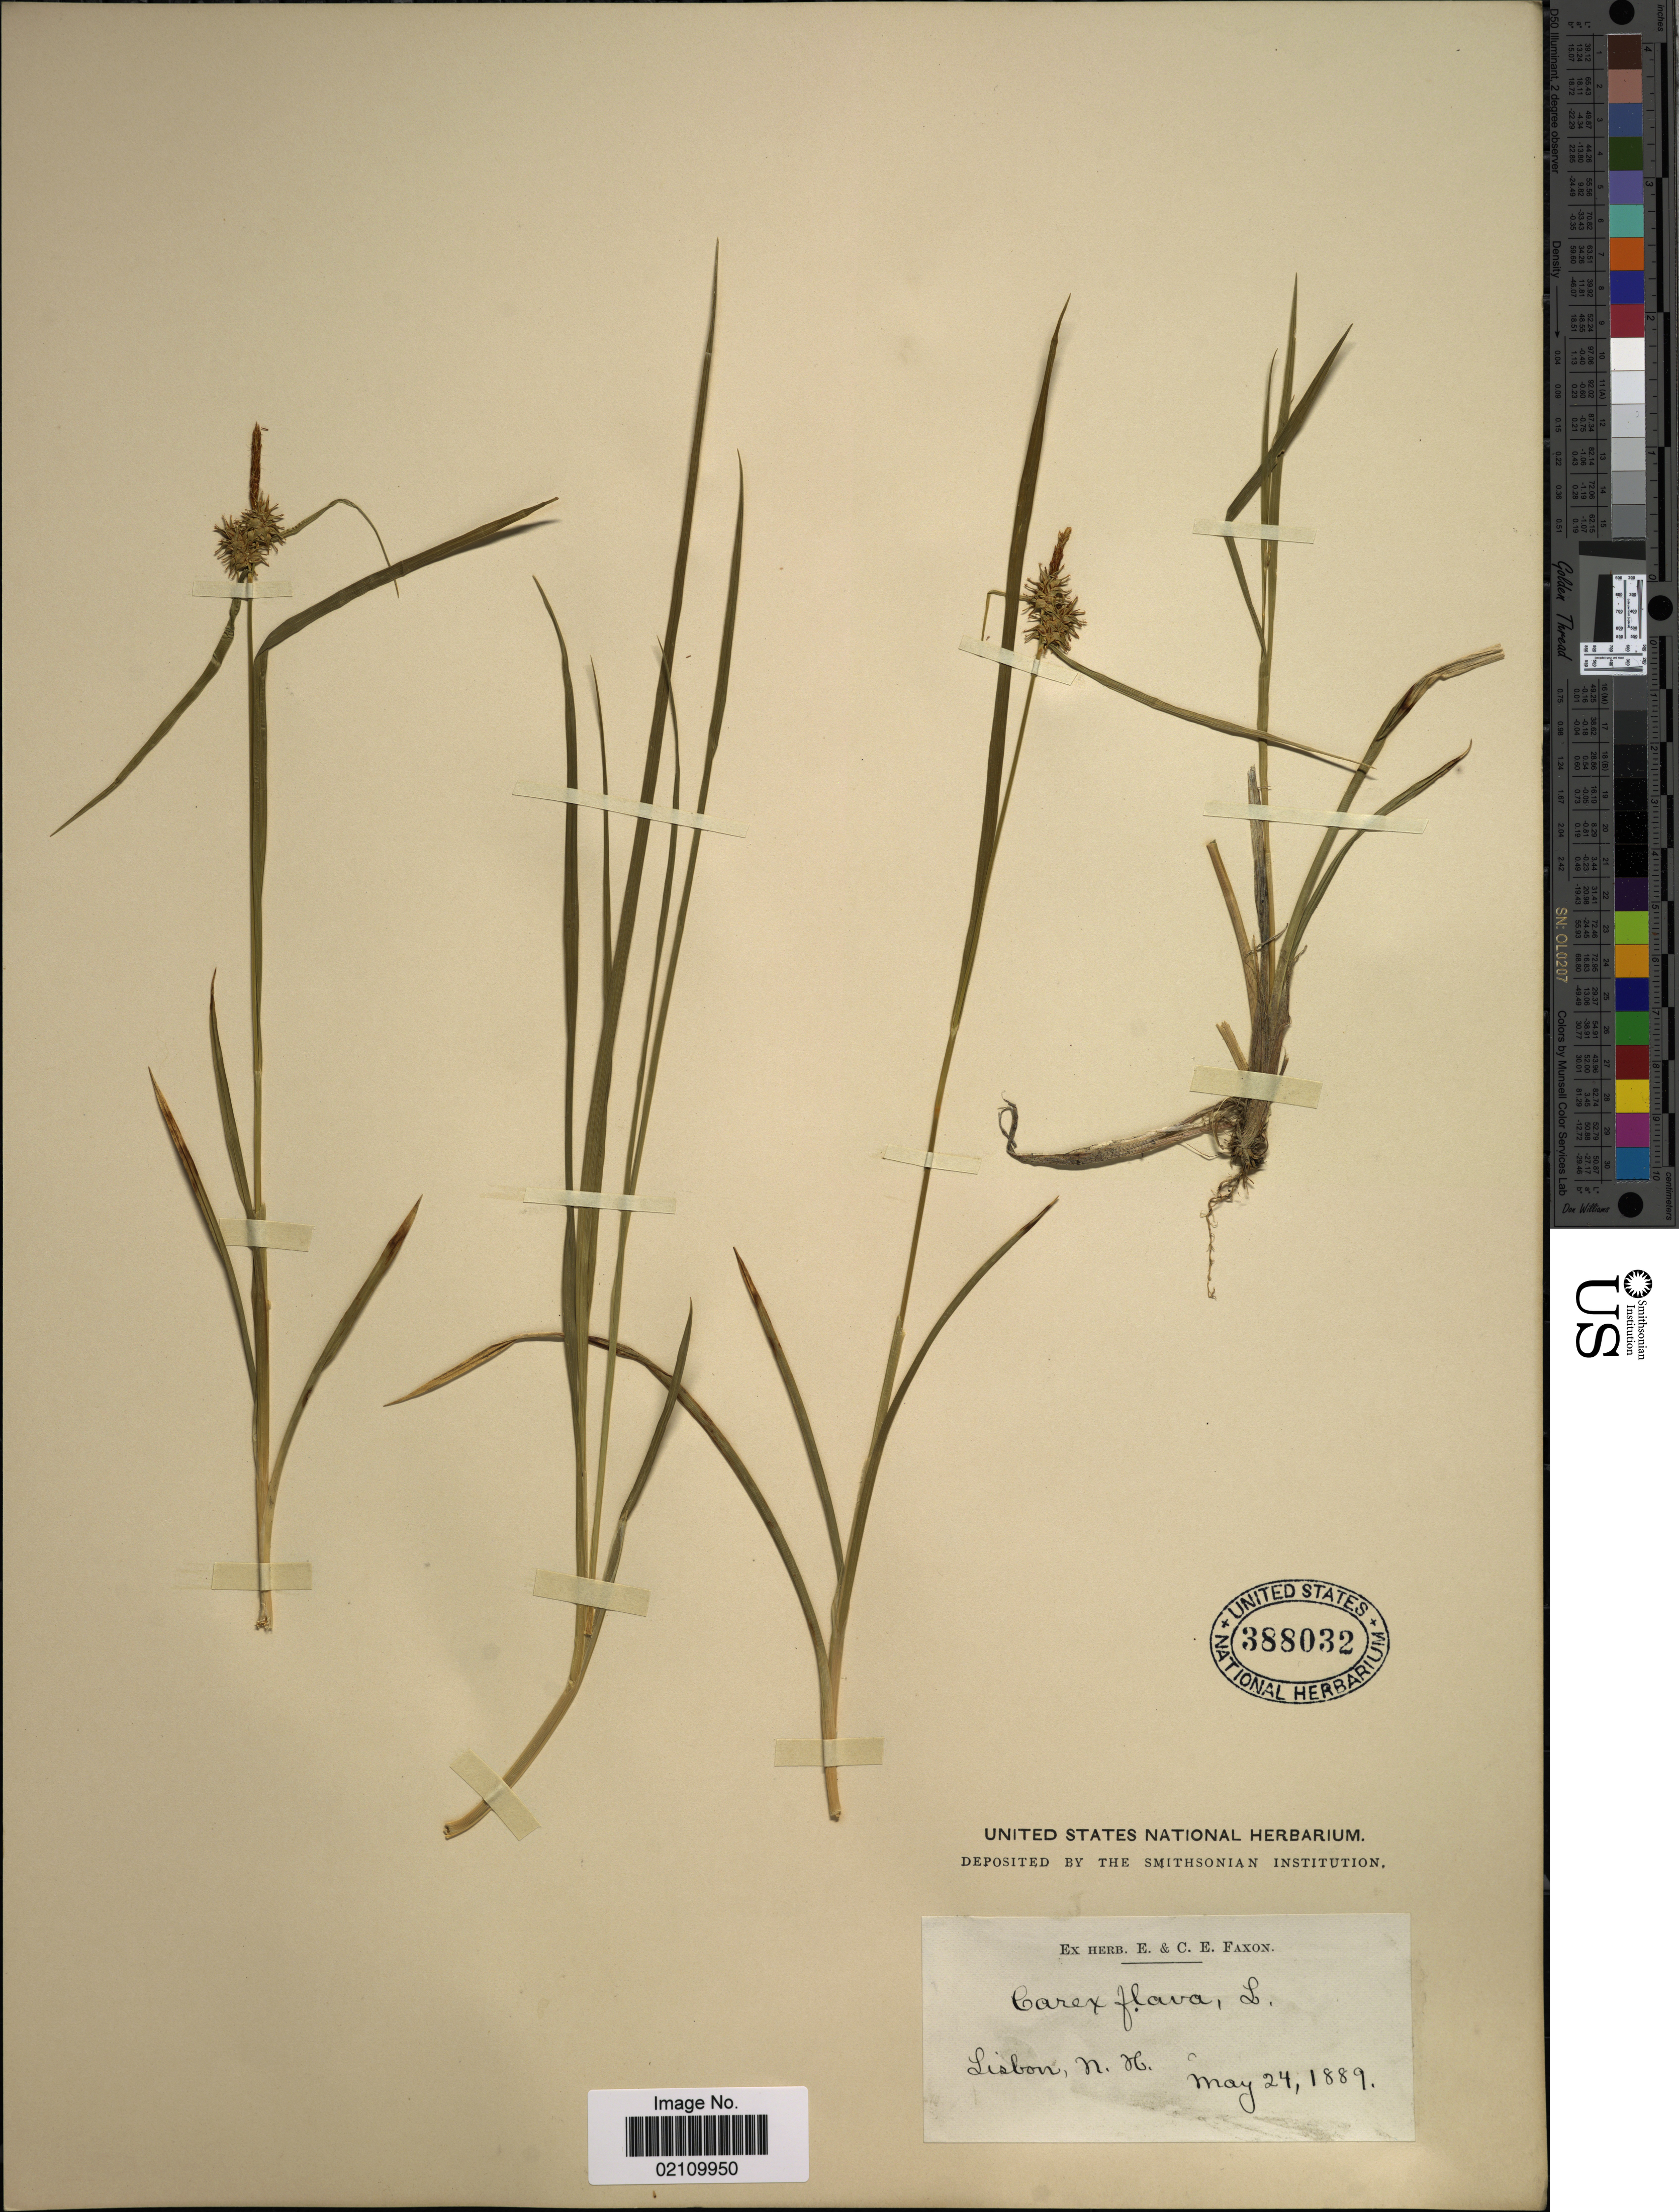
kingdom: Plantae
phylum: Tracheophyta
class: Liliopsida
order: Poales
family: Cyperaceae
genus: Carex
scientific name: Carex flava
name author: L.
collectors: ex herb. E. & C.E. Faxon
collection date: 1889-05-24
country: United States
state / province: New Hampshire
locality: Lisbon, N. H.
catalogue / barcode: US 388032